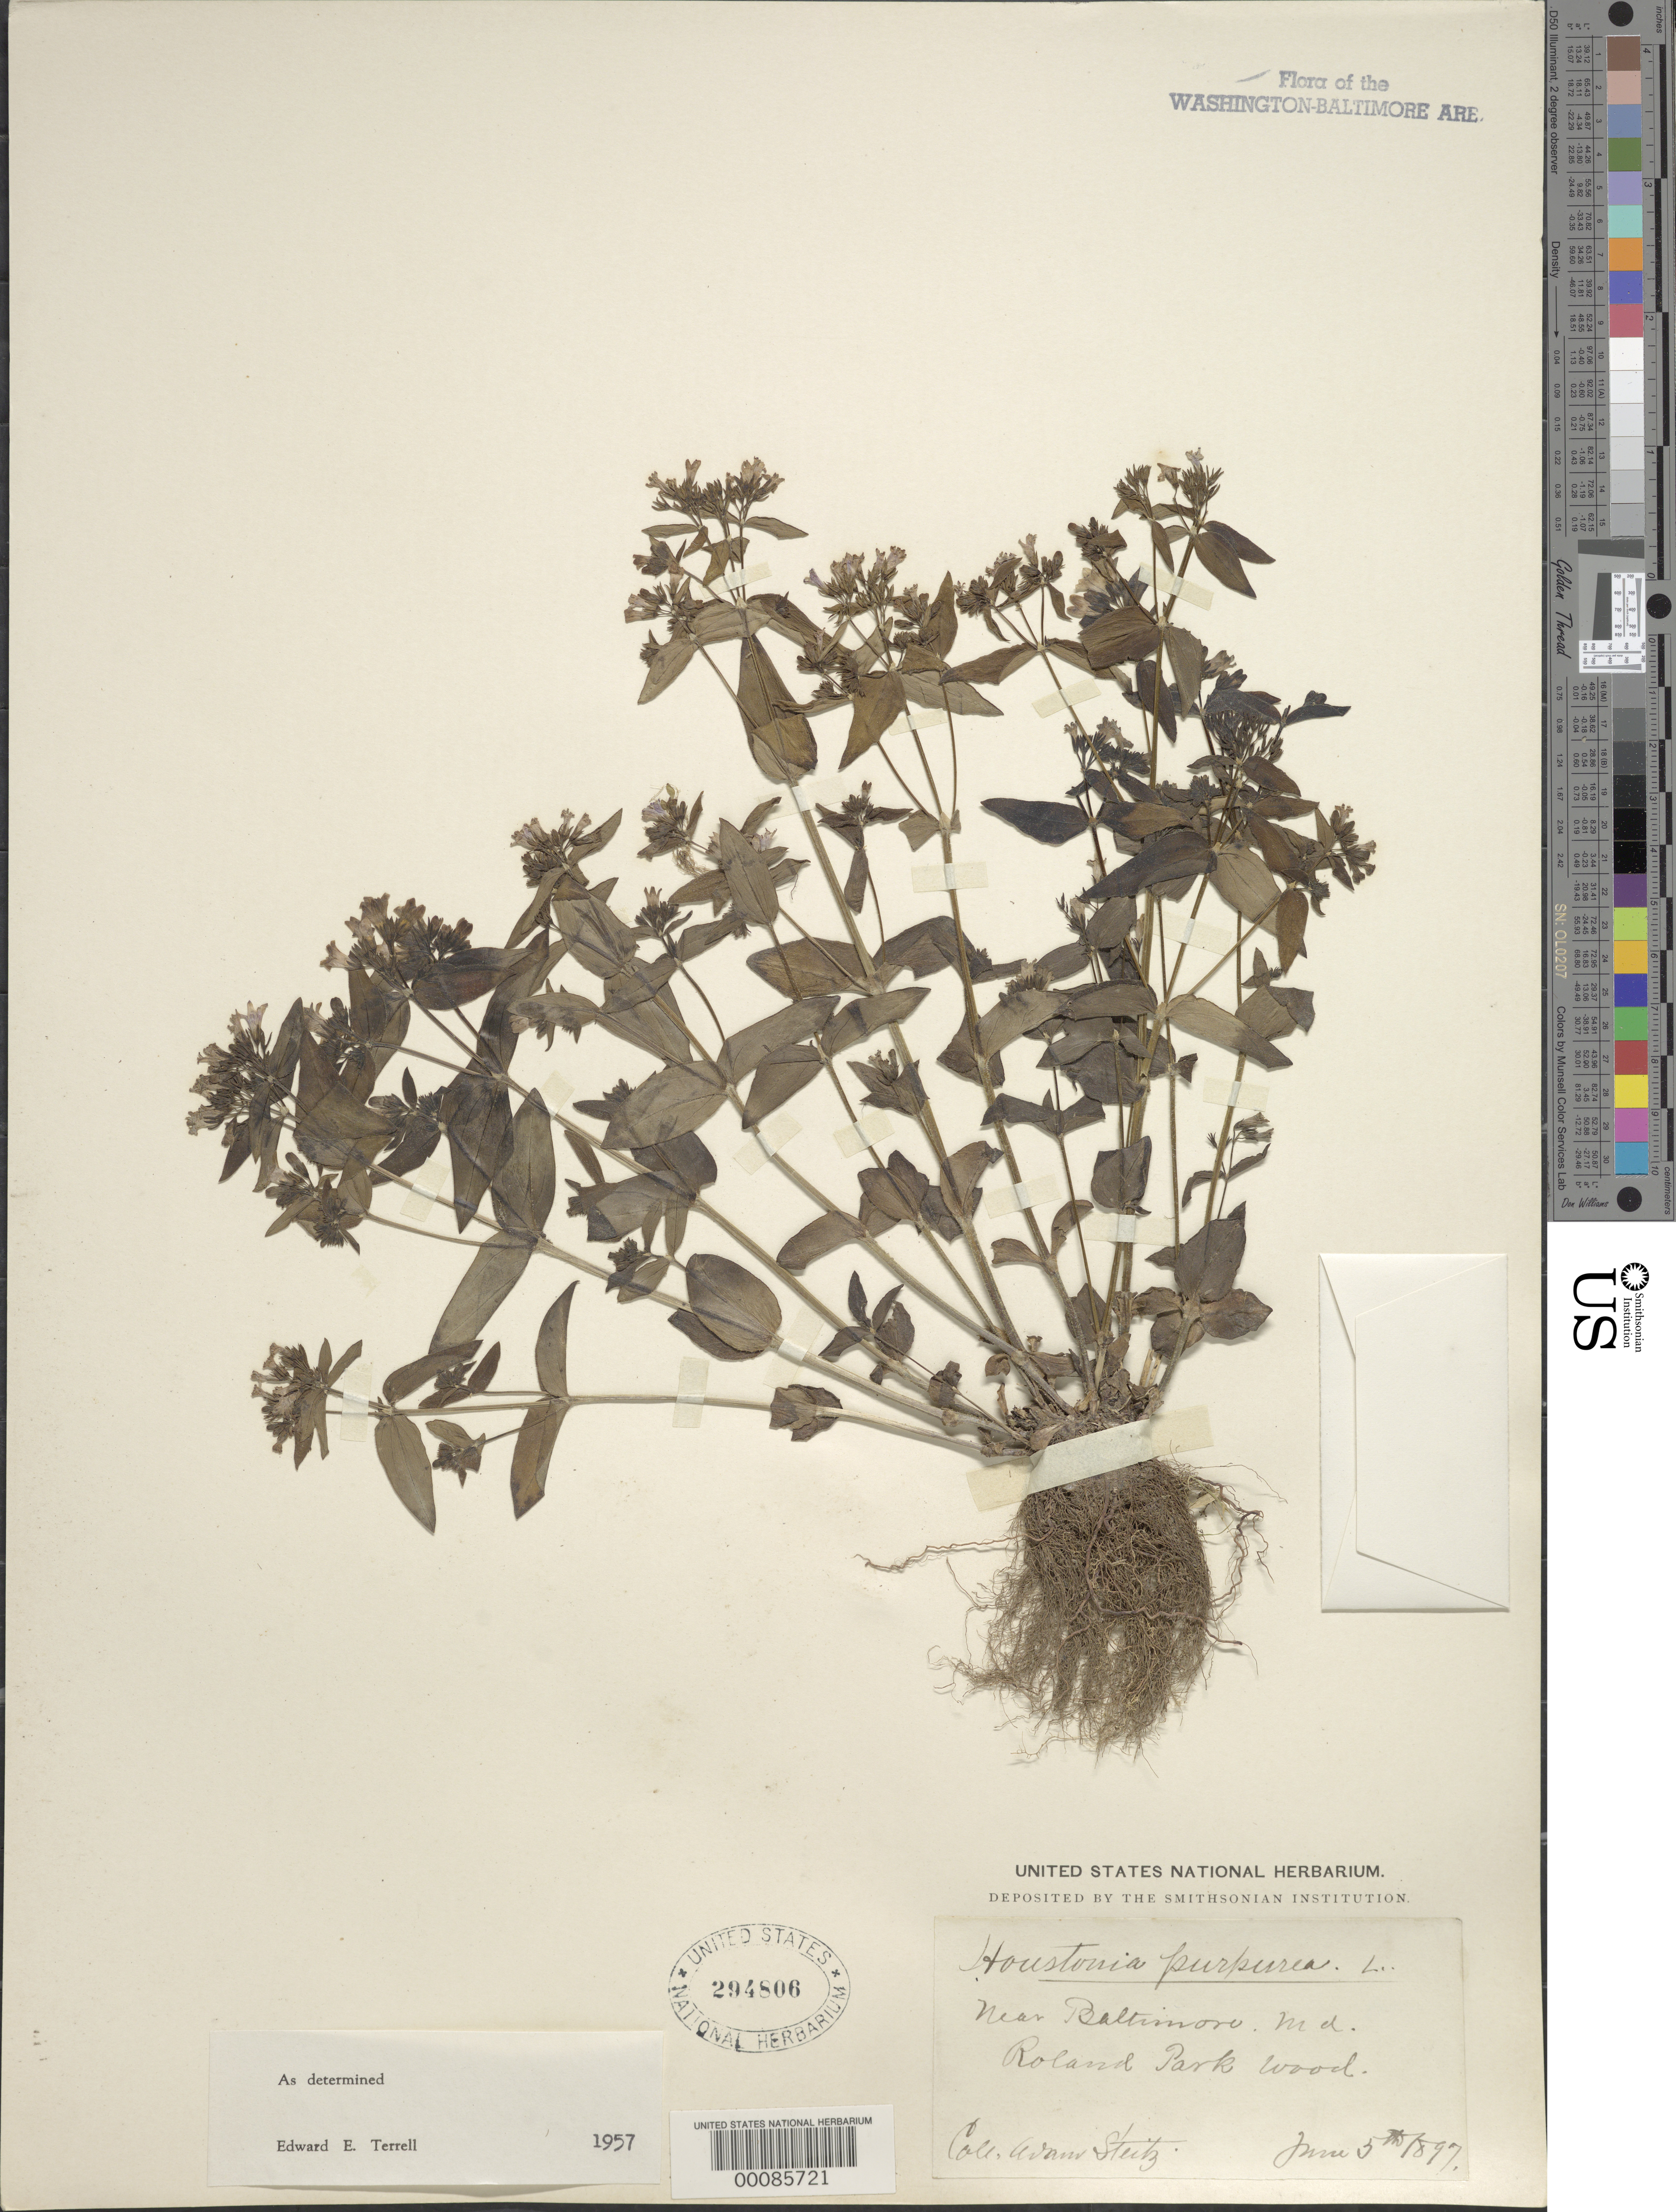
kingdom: Plantae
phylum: Tracheophyta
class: Magnoliopsida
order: Gentianales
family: Rubiaceae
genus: Houstonia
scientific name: Houstonia purpurea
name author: L.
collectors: E. Steitz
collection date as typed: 05 Jun 1897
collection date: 1897-06-05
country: United States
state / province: Maryland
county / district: Baltimore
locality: Roland Park Wood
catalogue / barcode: US 294806